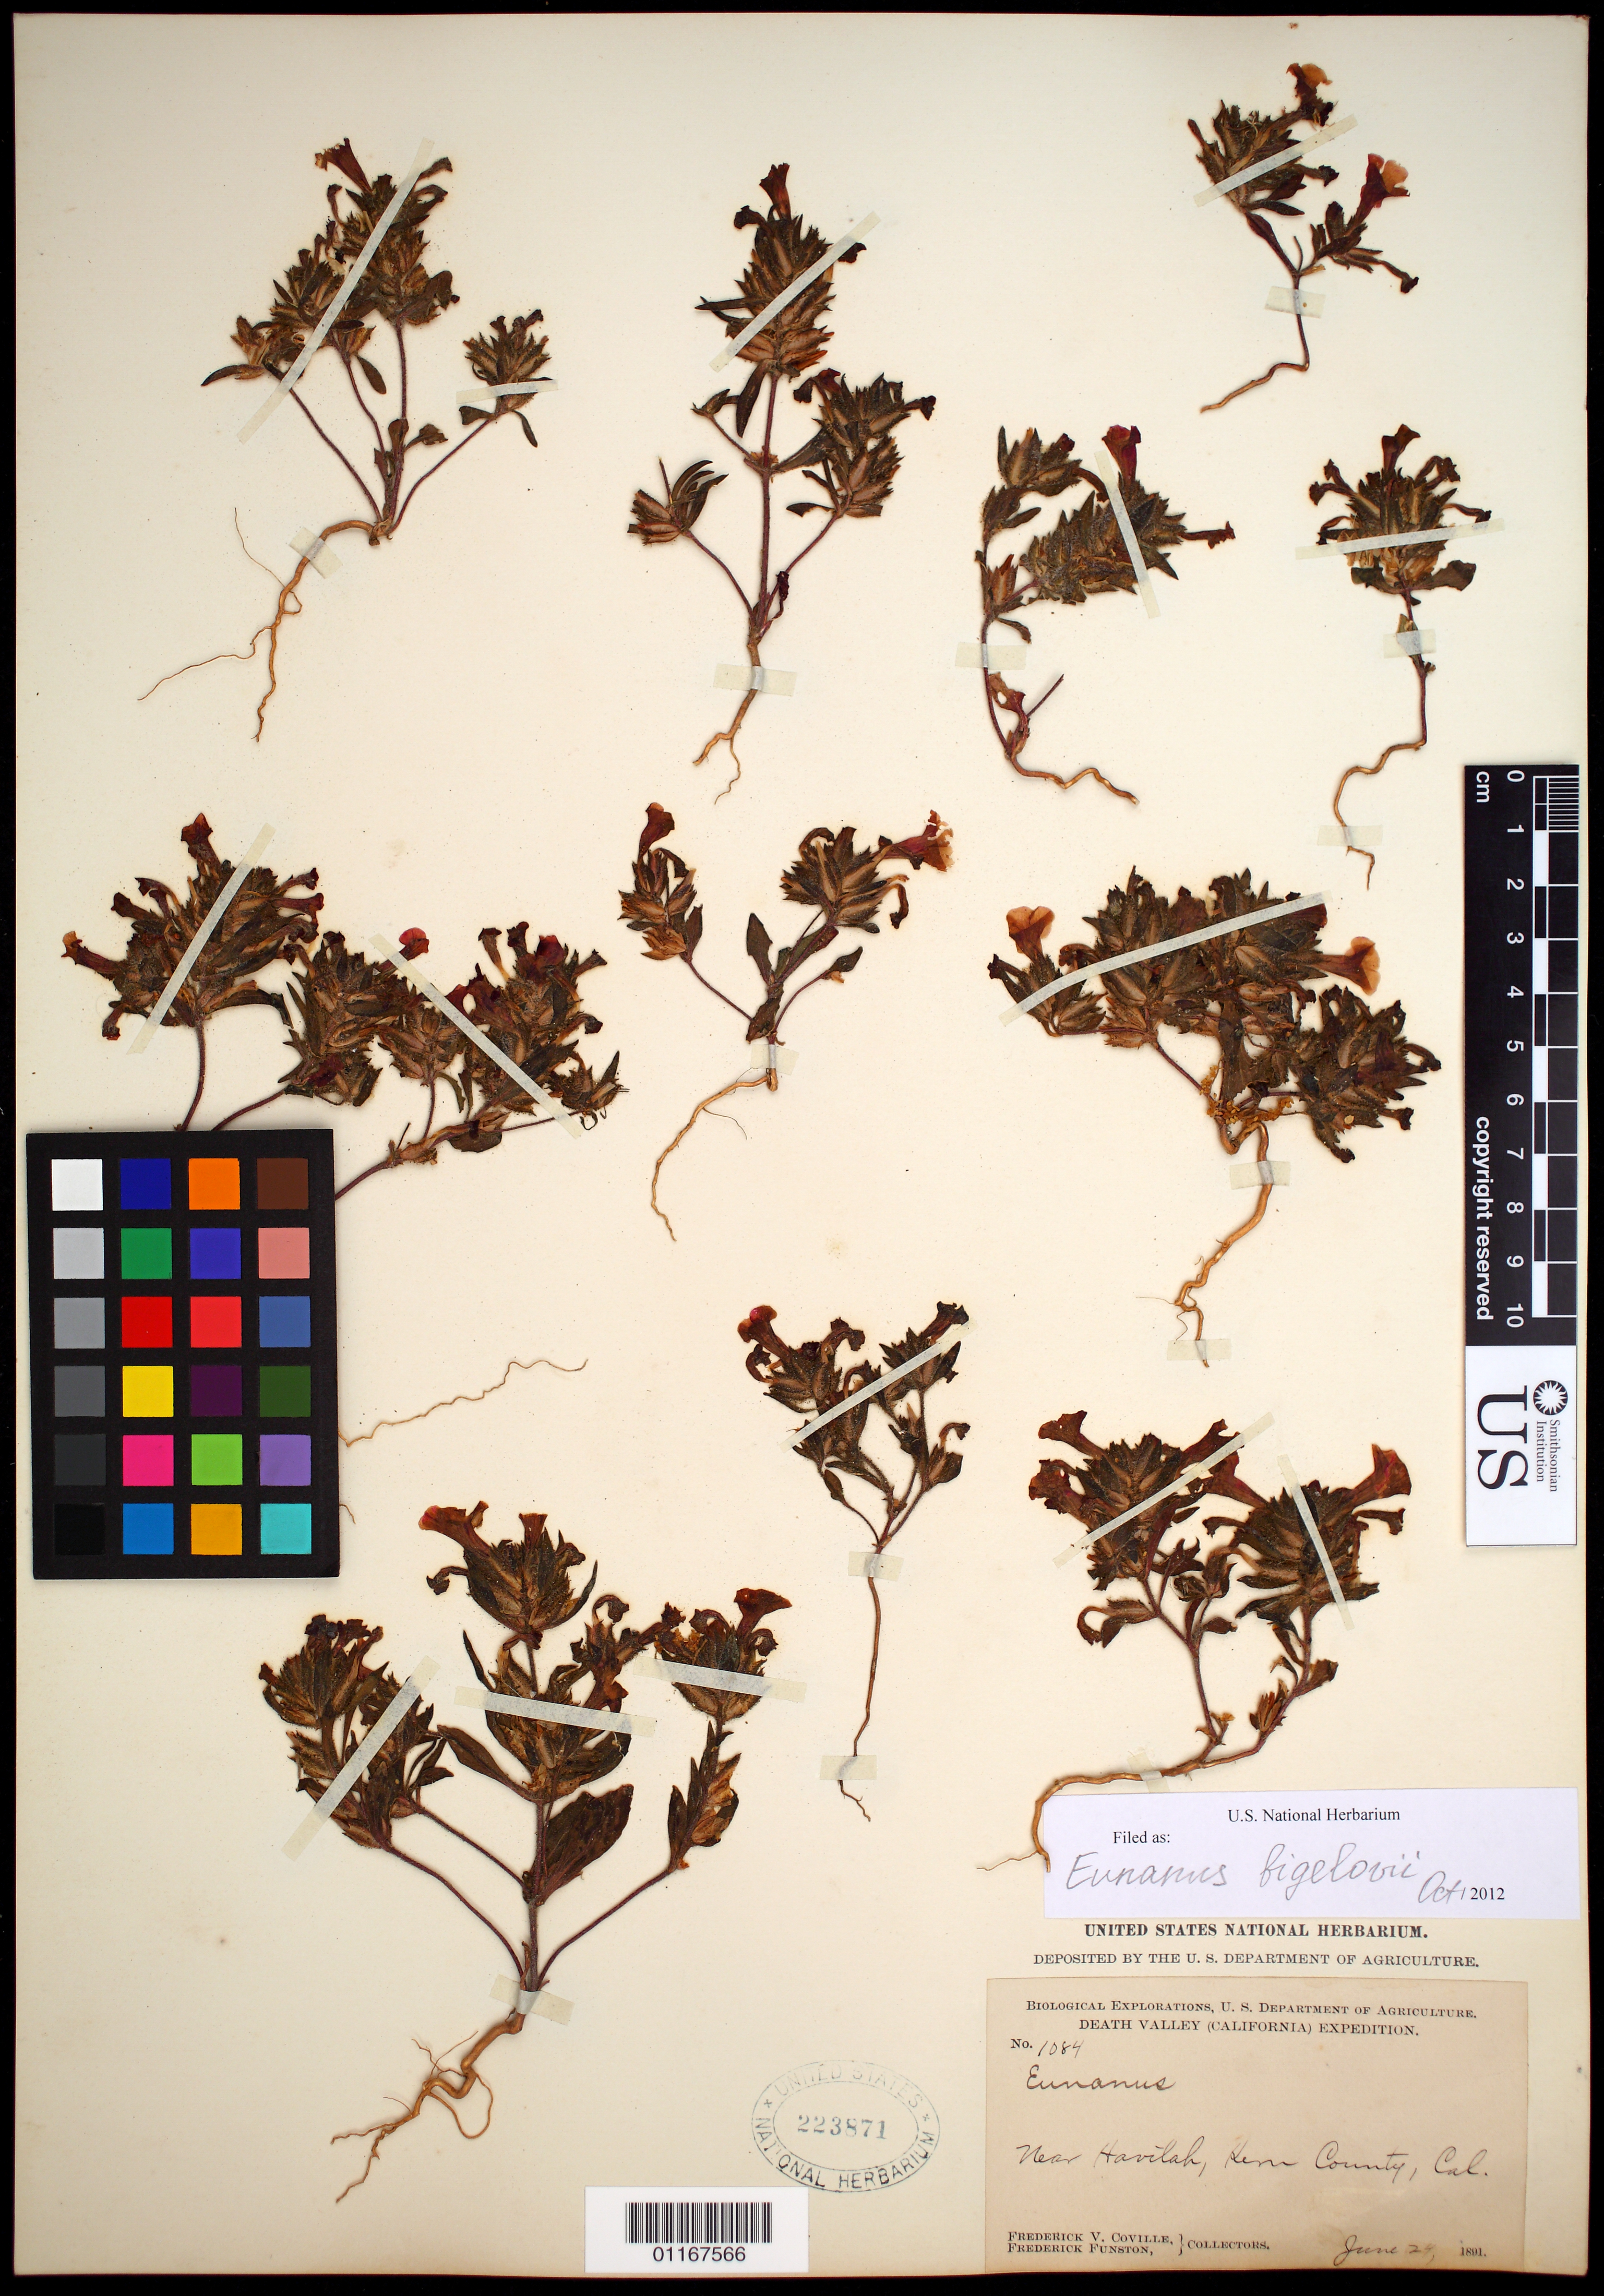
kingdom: Plantae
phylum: Tracheophyta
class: Magnoliopsida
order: Lamiales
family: Phrymaceae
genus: Eunanus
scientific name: Eunanus bigelovii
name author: A. Gray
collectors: F. V. Coville & F. Funston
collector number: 1084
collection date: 1891-06-24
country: United States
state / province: California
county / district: Kern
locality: near Havilah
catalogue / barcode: US 223871